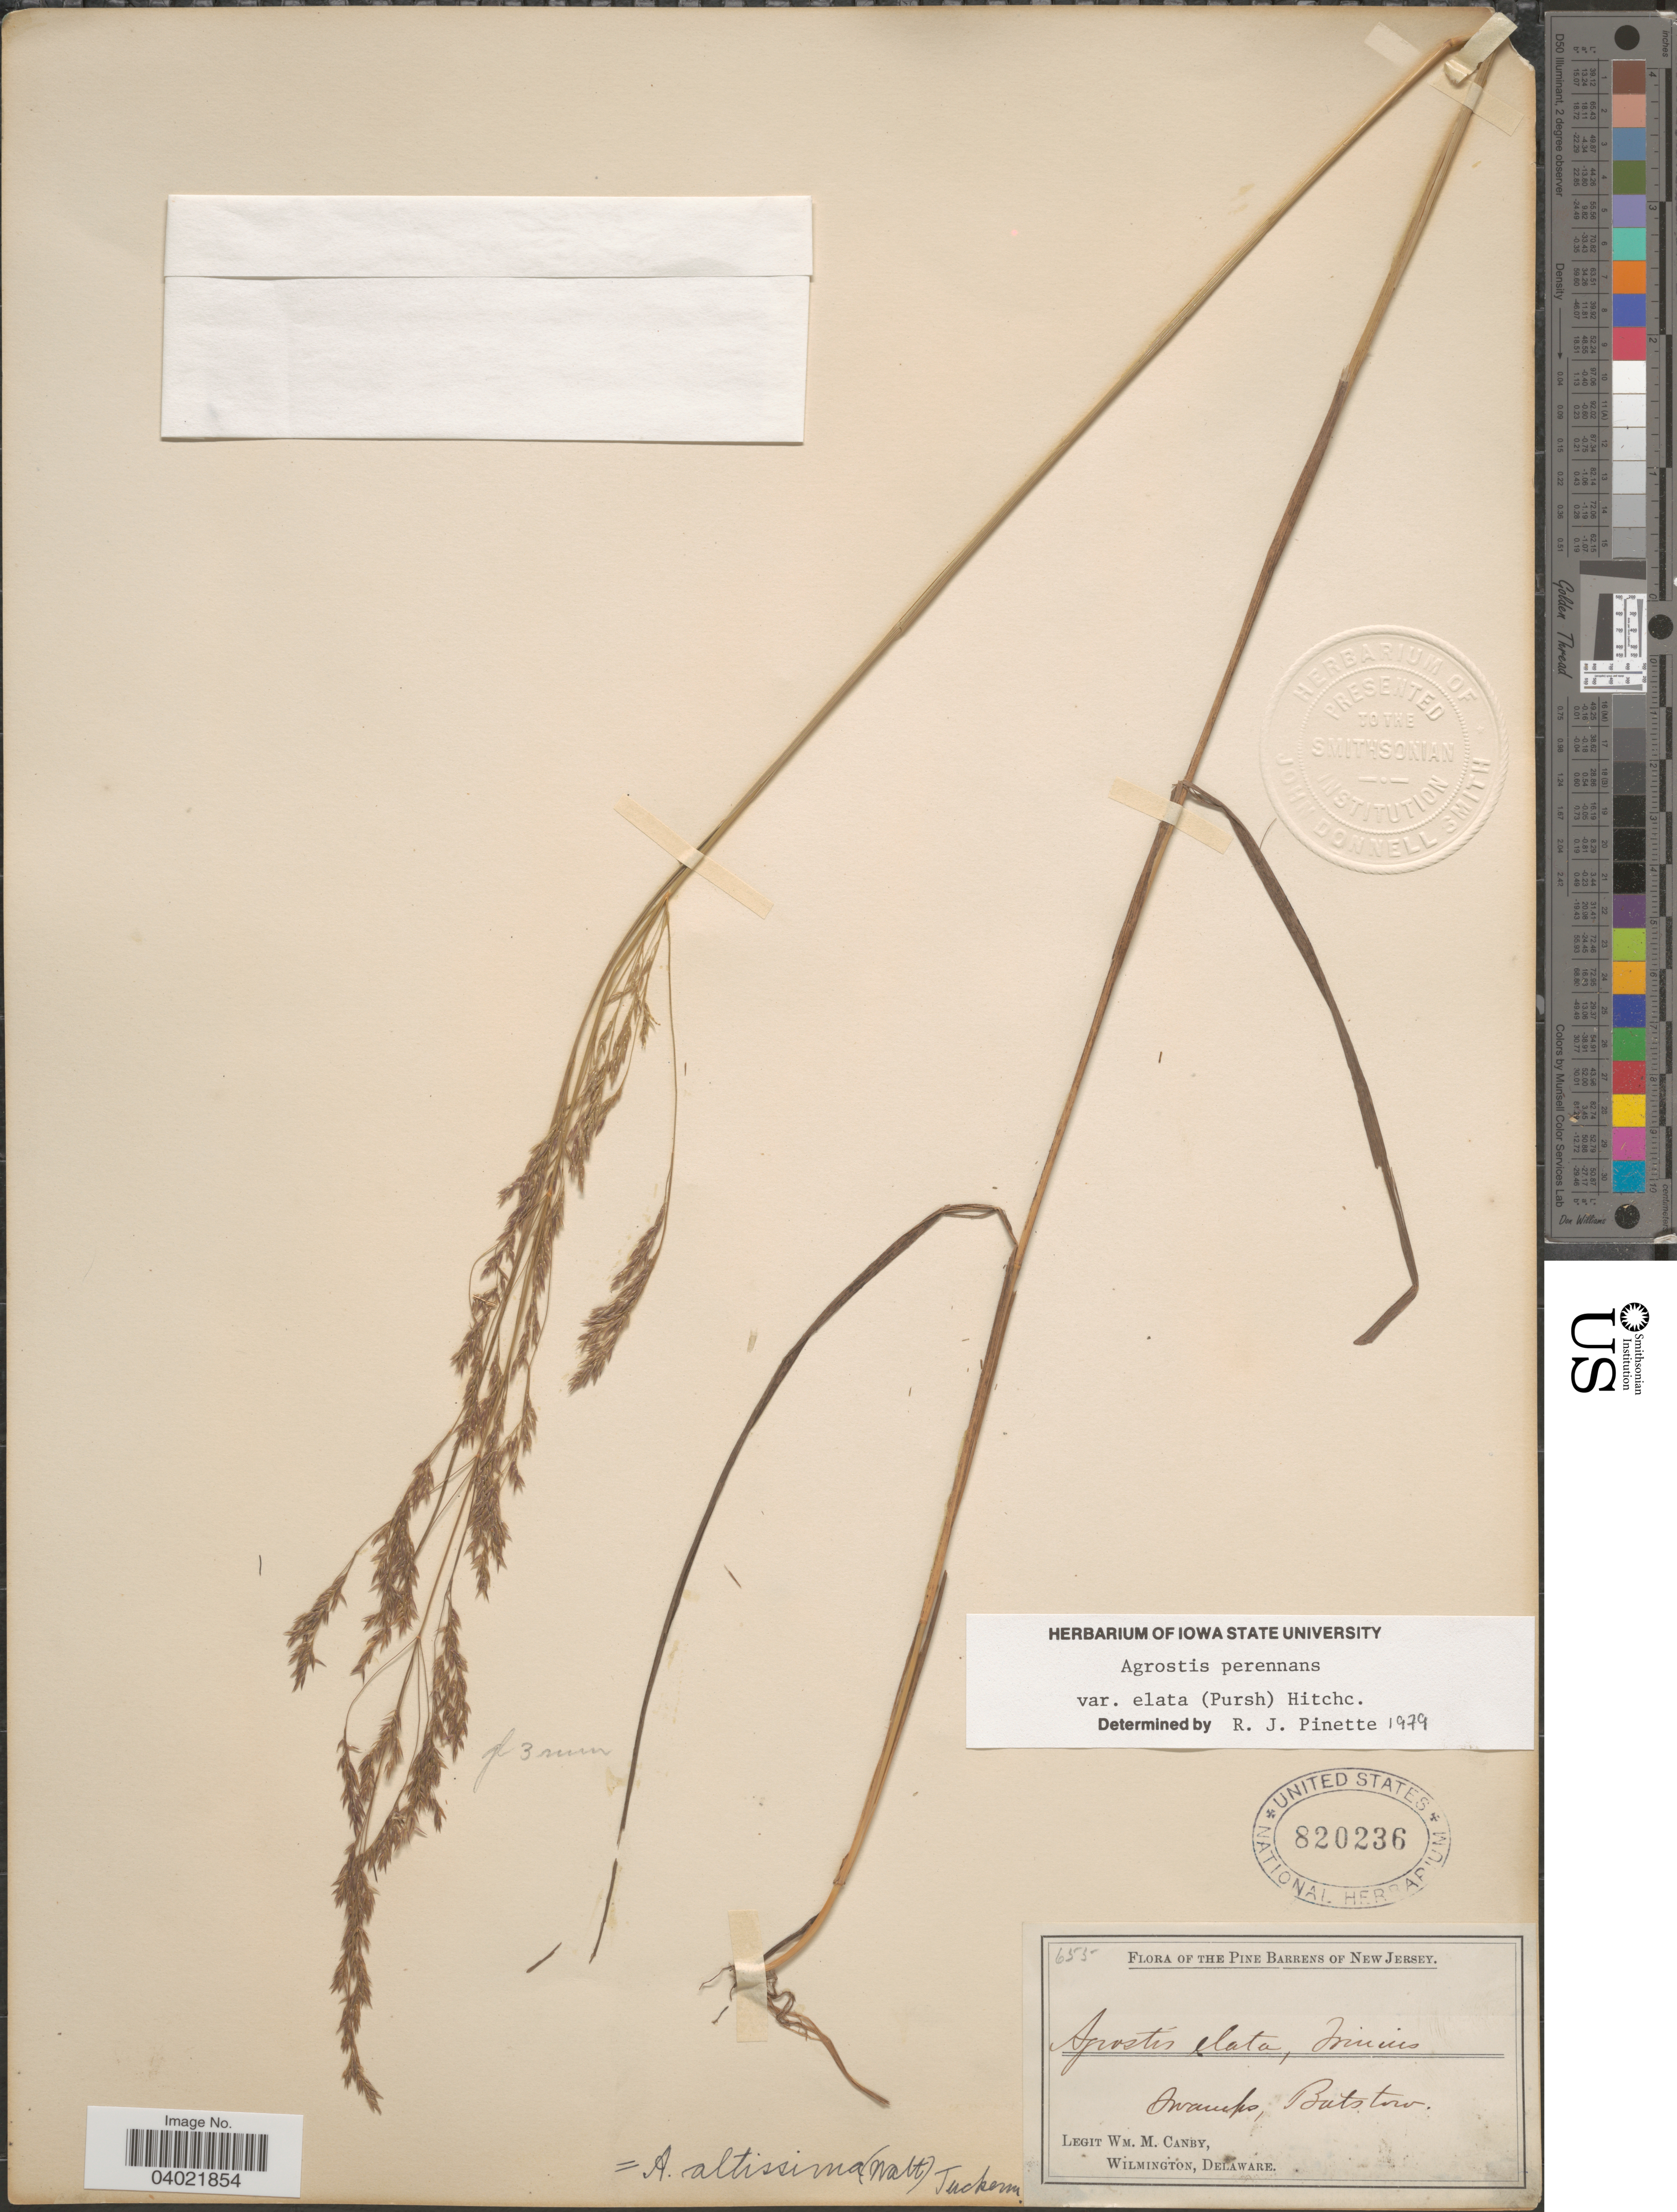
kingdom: Plantae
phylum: Tracheophyta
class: Liliopsida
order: Poales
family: Poaceae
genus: Agrostis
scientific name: Agrostis perennans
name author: (Walter) Tuck.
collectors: W. M. Canby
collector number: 655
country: United States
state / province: New Jersey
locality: The Pine Barrens of New Jersey. Batstow.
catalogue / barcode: US 820236